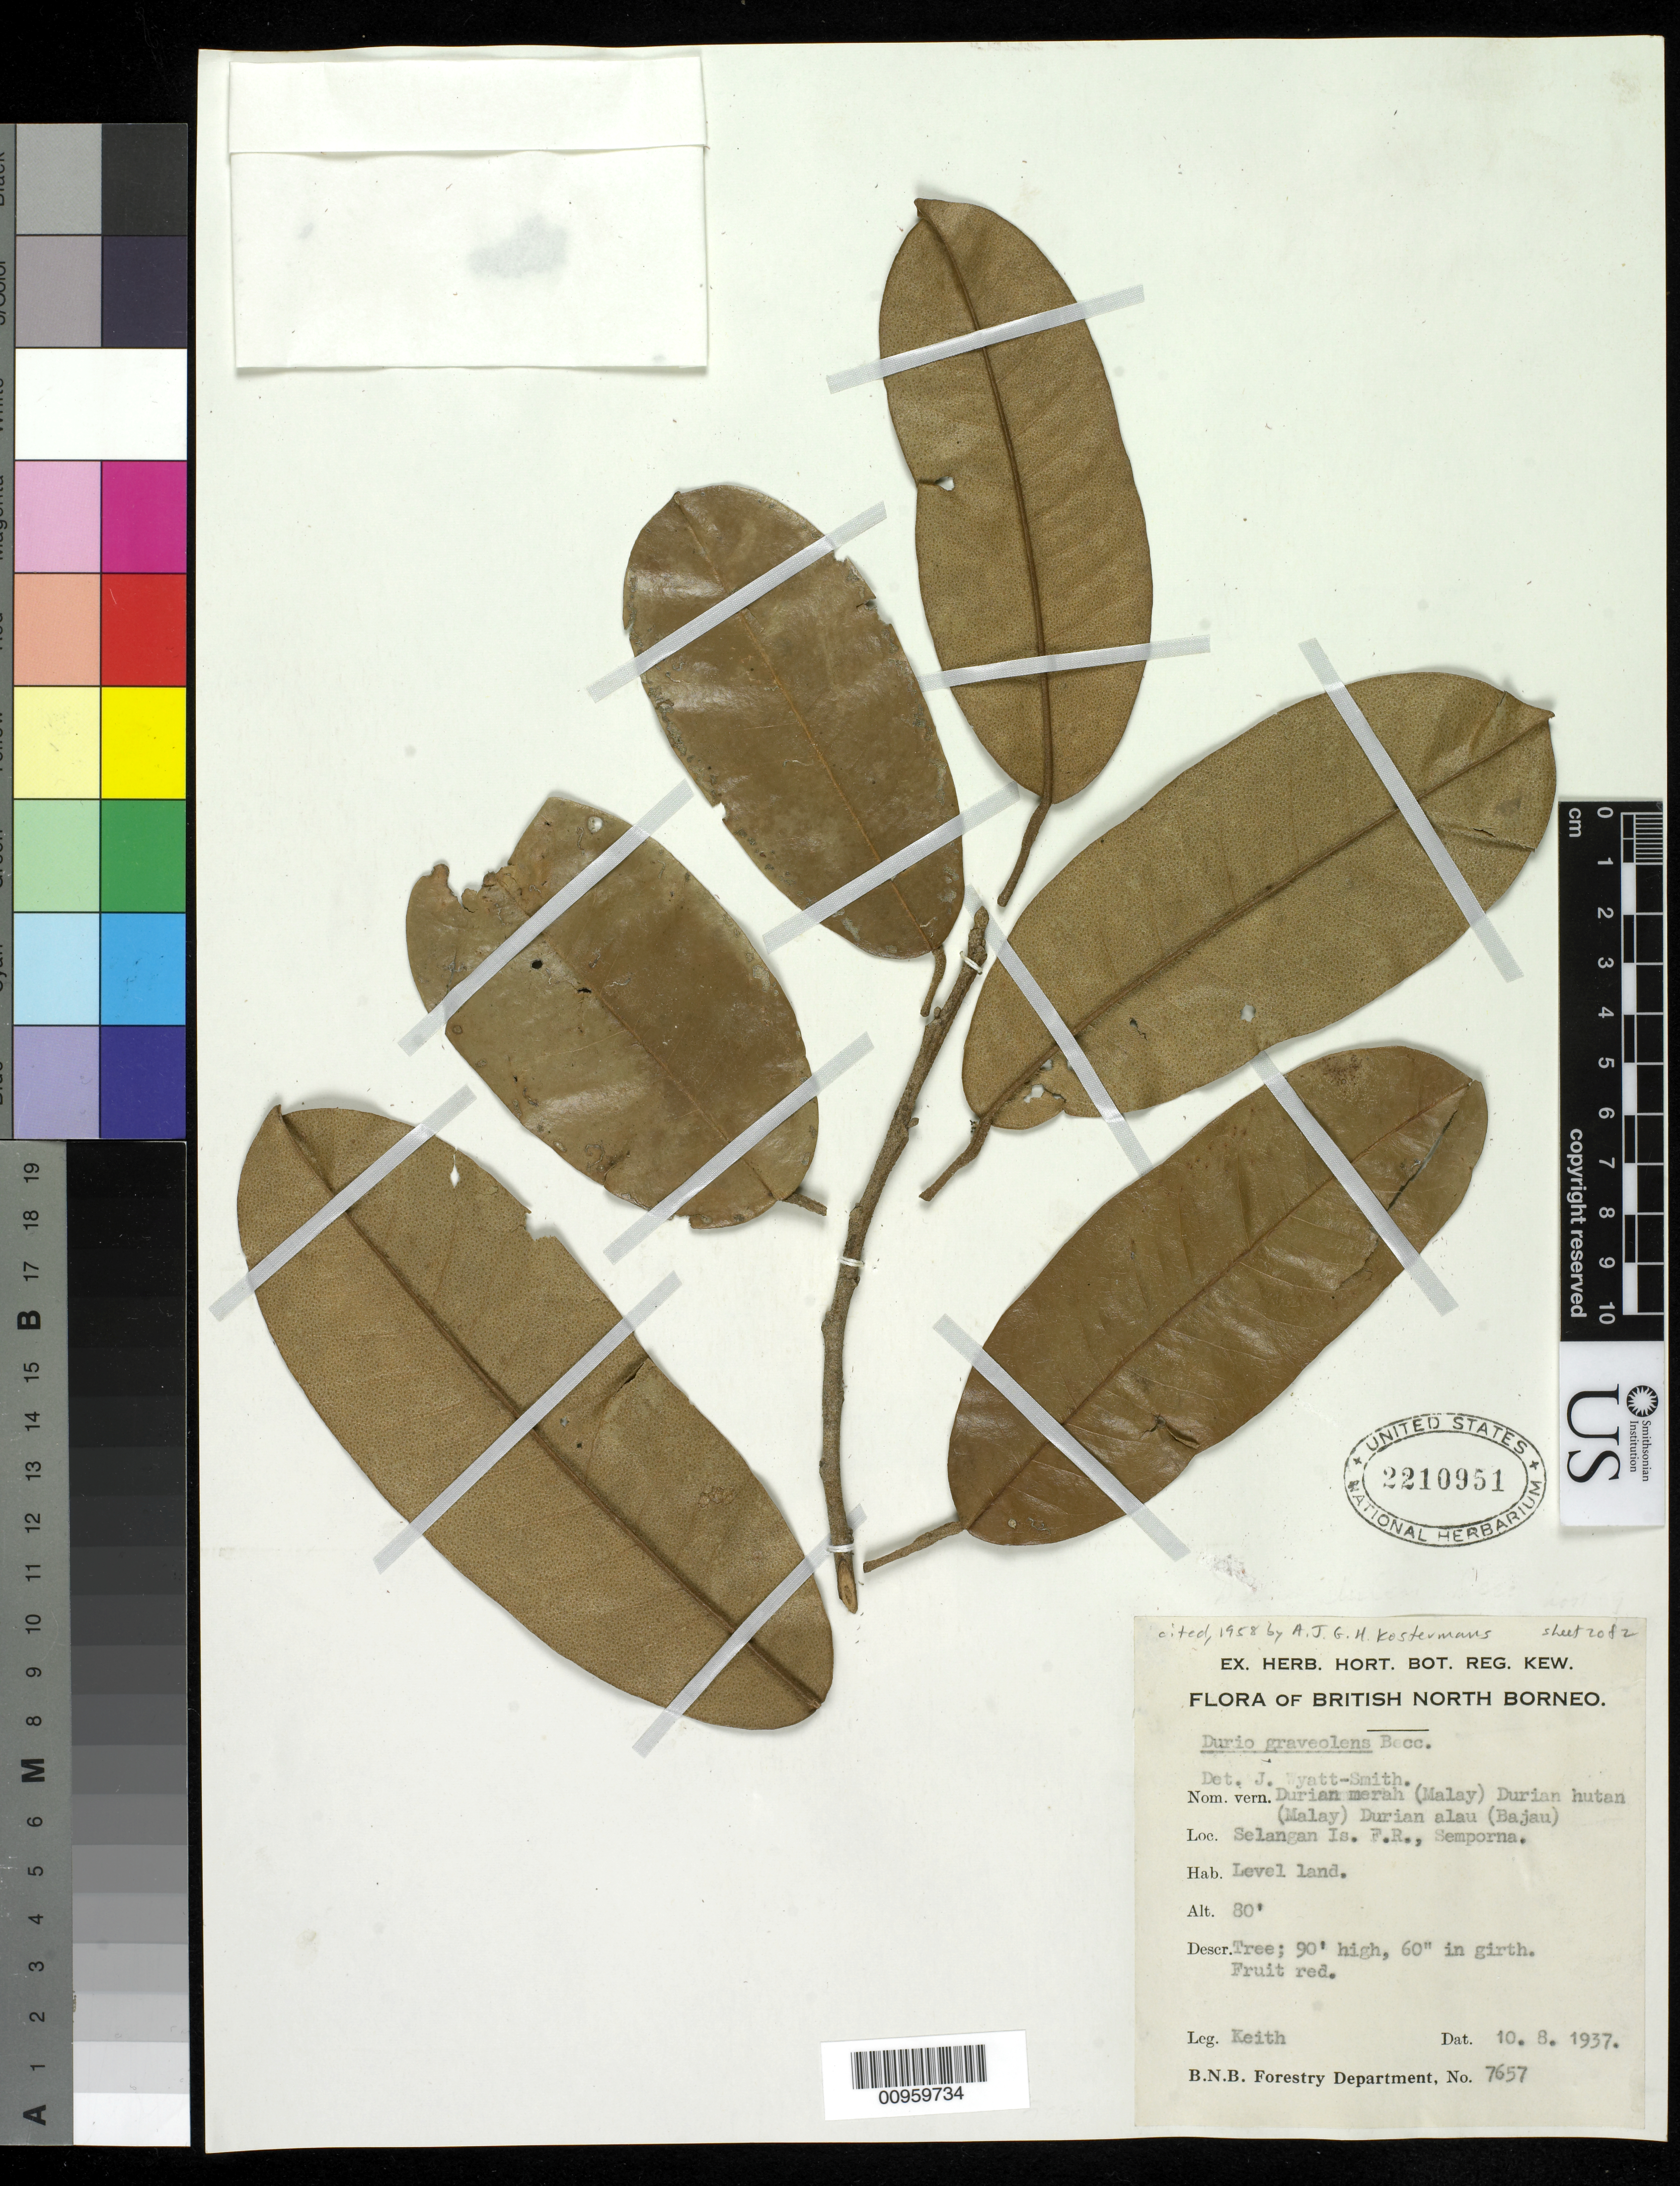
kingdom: Plantae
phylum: Tracheophyta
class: Magnoliopsida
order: Malvales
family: Malvaceae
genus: Durio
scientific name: Durio graveolens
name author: Becc.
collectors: H. Keith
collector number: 7657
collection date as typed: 10 Aug 1937 or 08 Oct 1937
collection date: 1937-08-10 or 1937-10-08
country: Malaysia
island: Borneo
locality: Selangan Is. F.H. Semporna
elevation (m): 24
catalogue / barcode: US 2210951